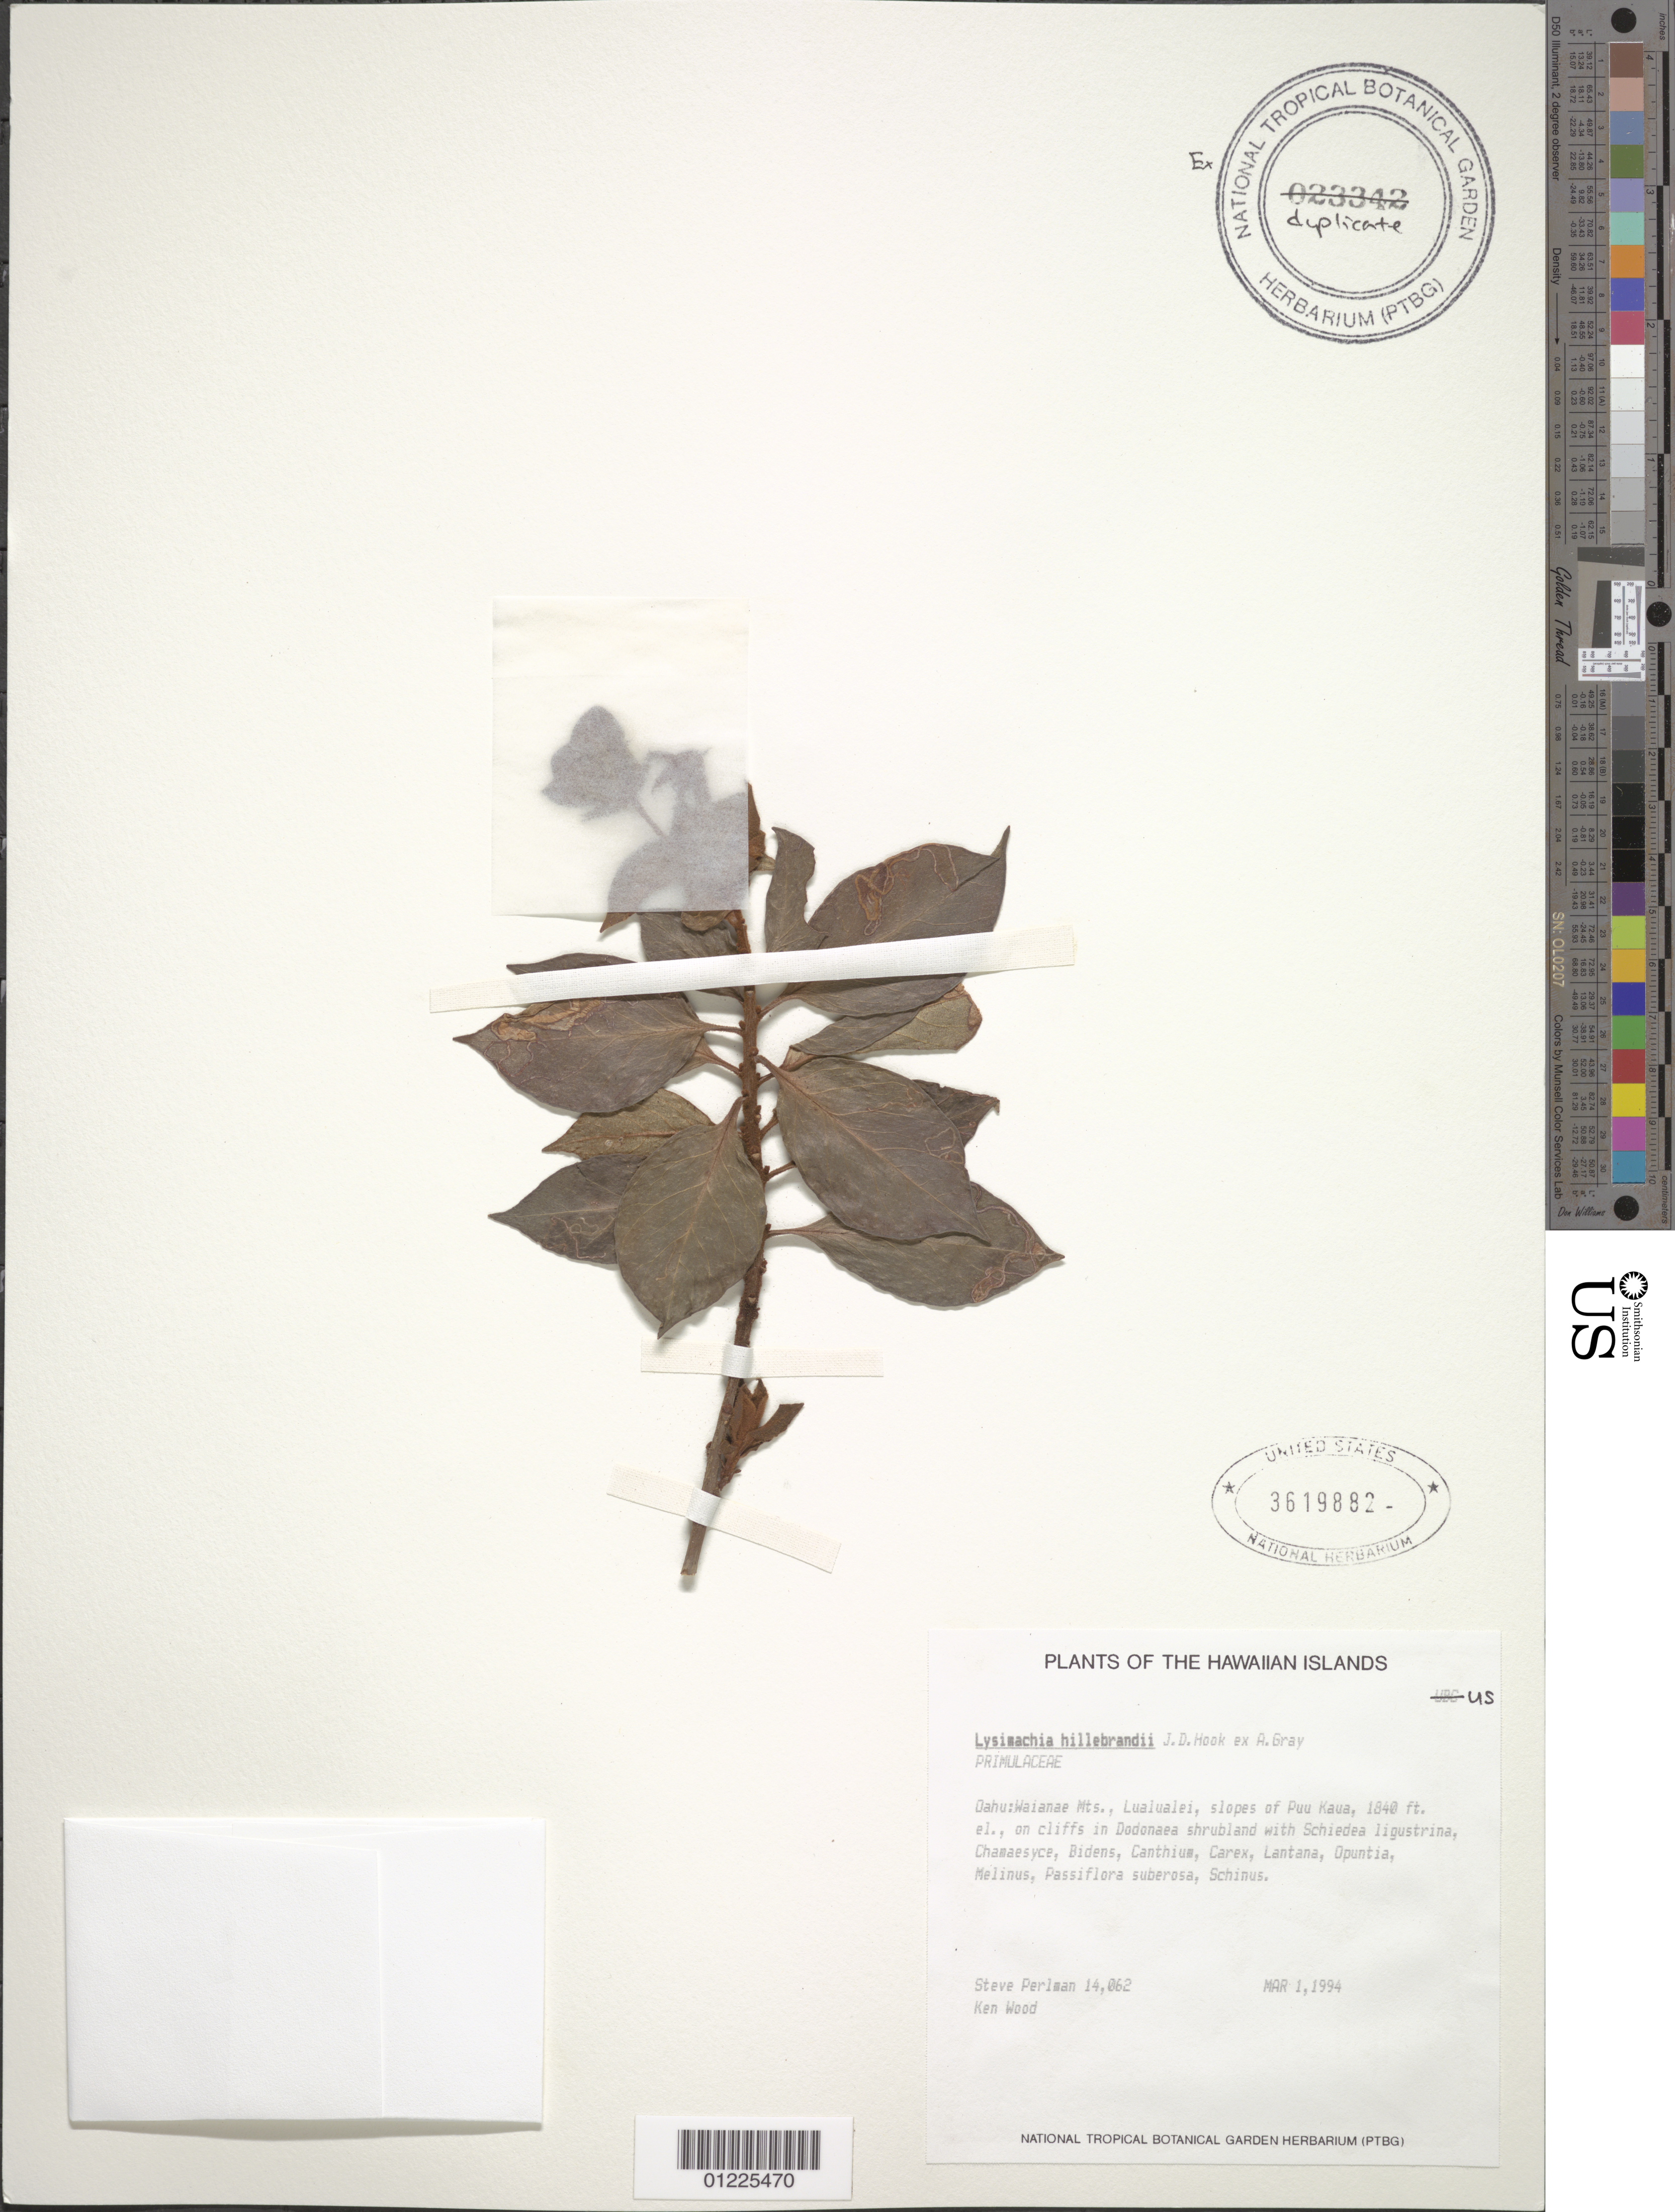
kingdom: Plantae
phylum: Tracheophyta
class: Magnoliopsida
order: Ericales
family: Primulaceae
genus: Lysimachia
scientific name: Lysimachia hillebrandii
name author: Hook. f. ex A. Gray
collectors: S. P. Perlman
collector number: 14,062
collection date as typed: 1 Mar 1994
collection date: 1994-03-01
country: United States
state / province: Hawaii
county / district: Honolulu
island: Oahu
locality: Waianae Mts, Lualualei, slopes of Puu Kaua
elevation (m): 561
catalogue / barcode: US 3619882